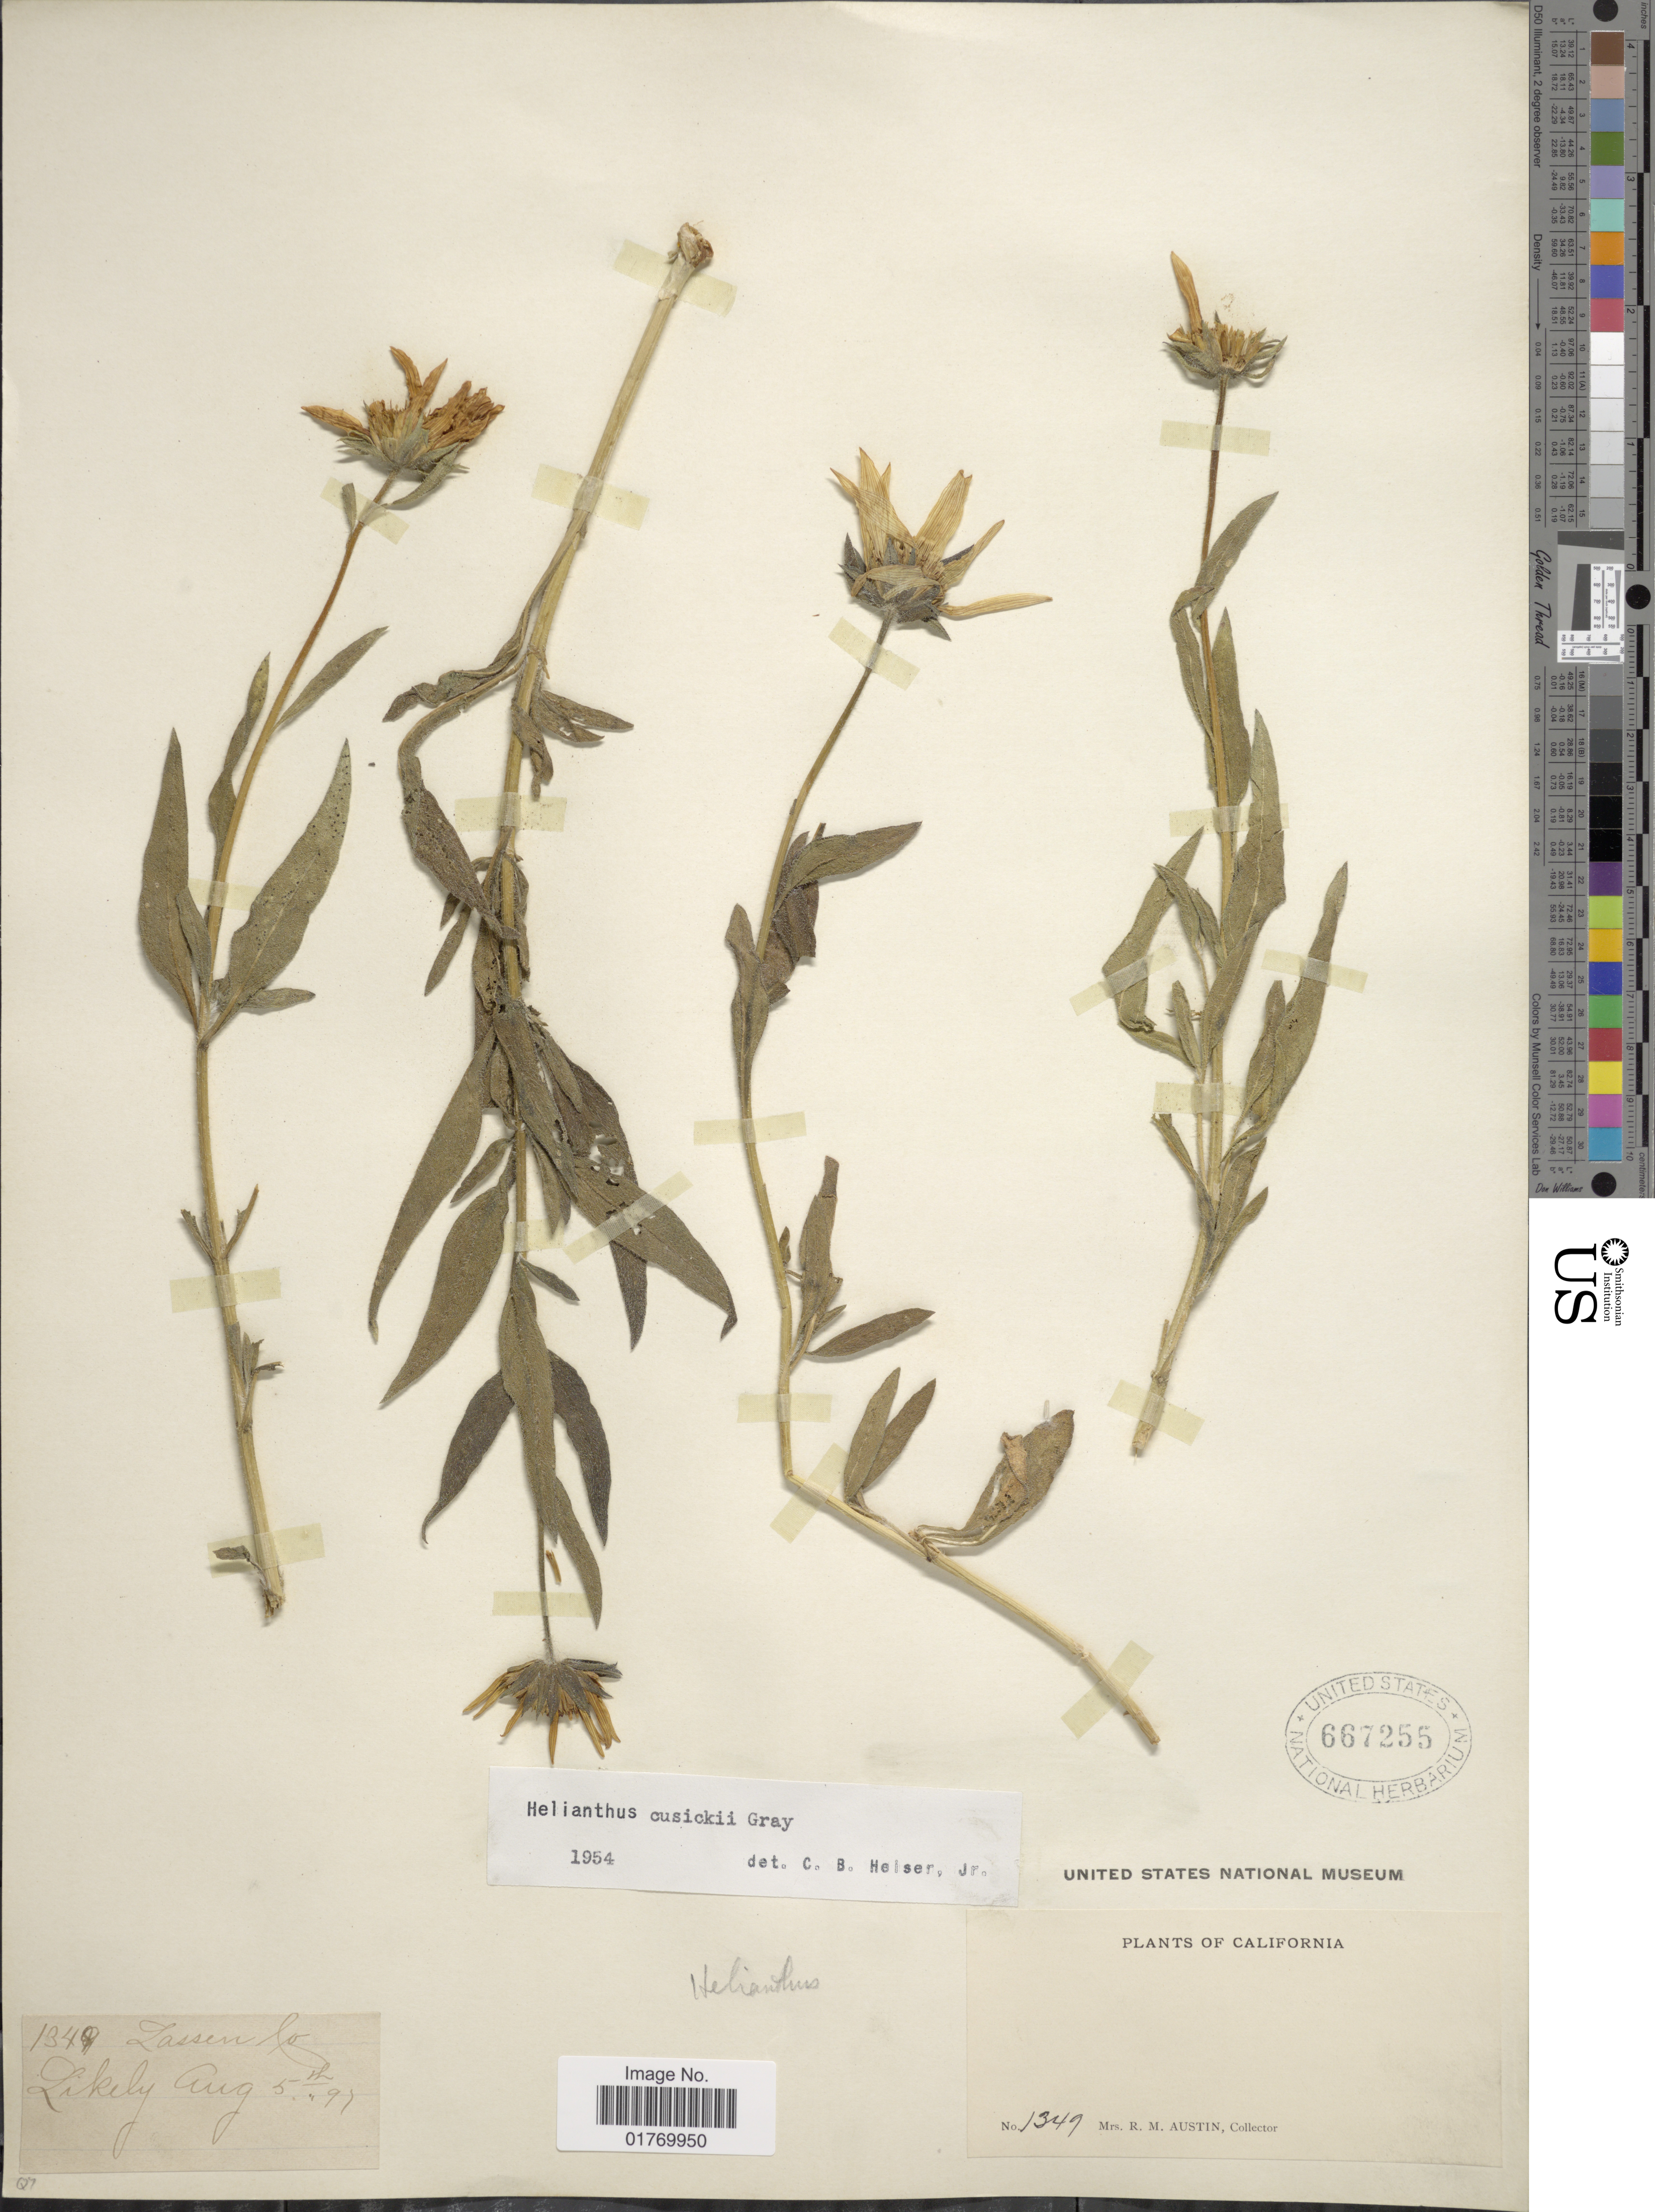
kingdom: Plantae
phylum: Tracheophyta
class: Magnoliopsida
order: Asterales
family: Asteraceae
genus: Helianthus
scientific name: Helianthus cusickii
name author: A. Gray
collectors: R. Austin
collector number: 1349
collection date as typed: Transcribed d/m/y: 5/8/97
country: United States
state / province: California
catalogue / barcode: US 667255